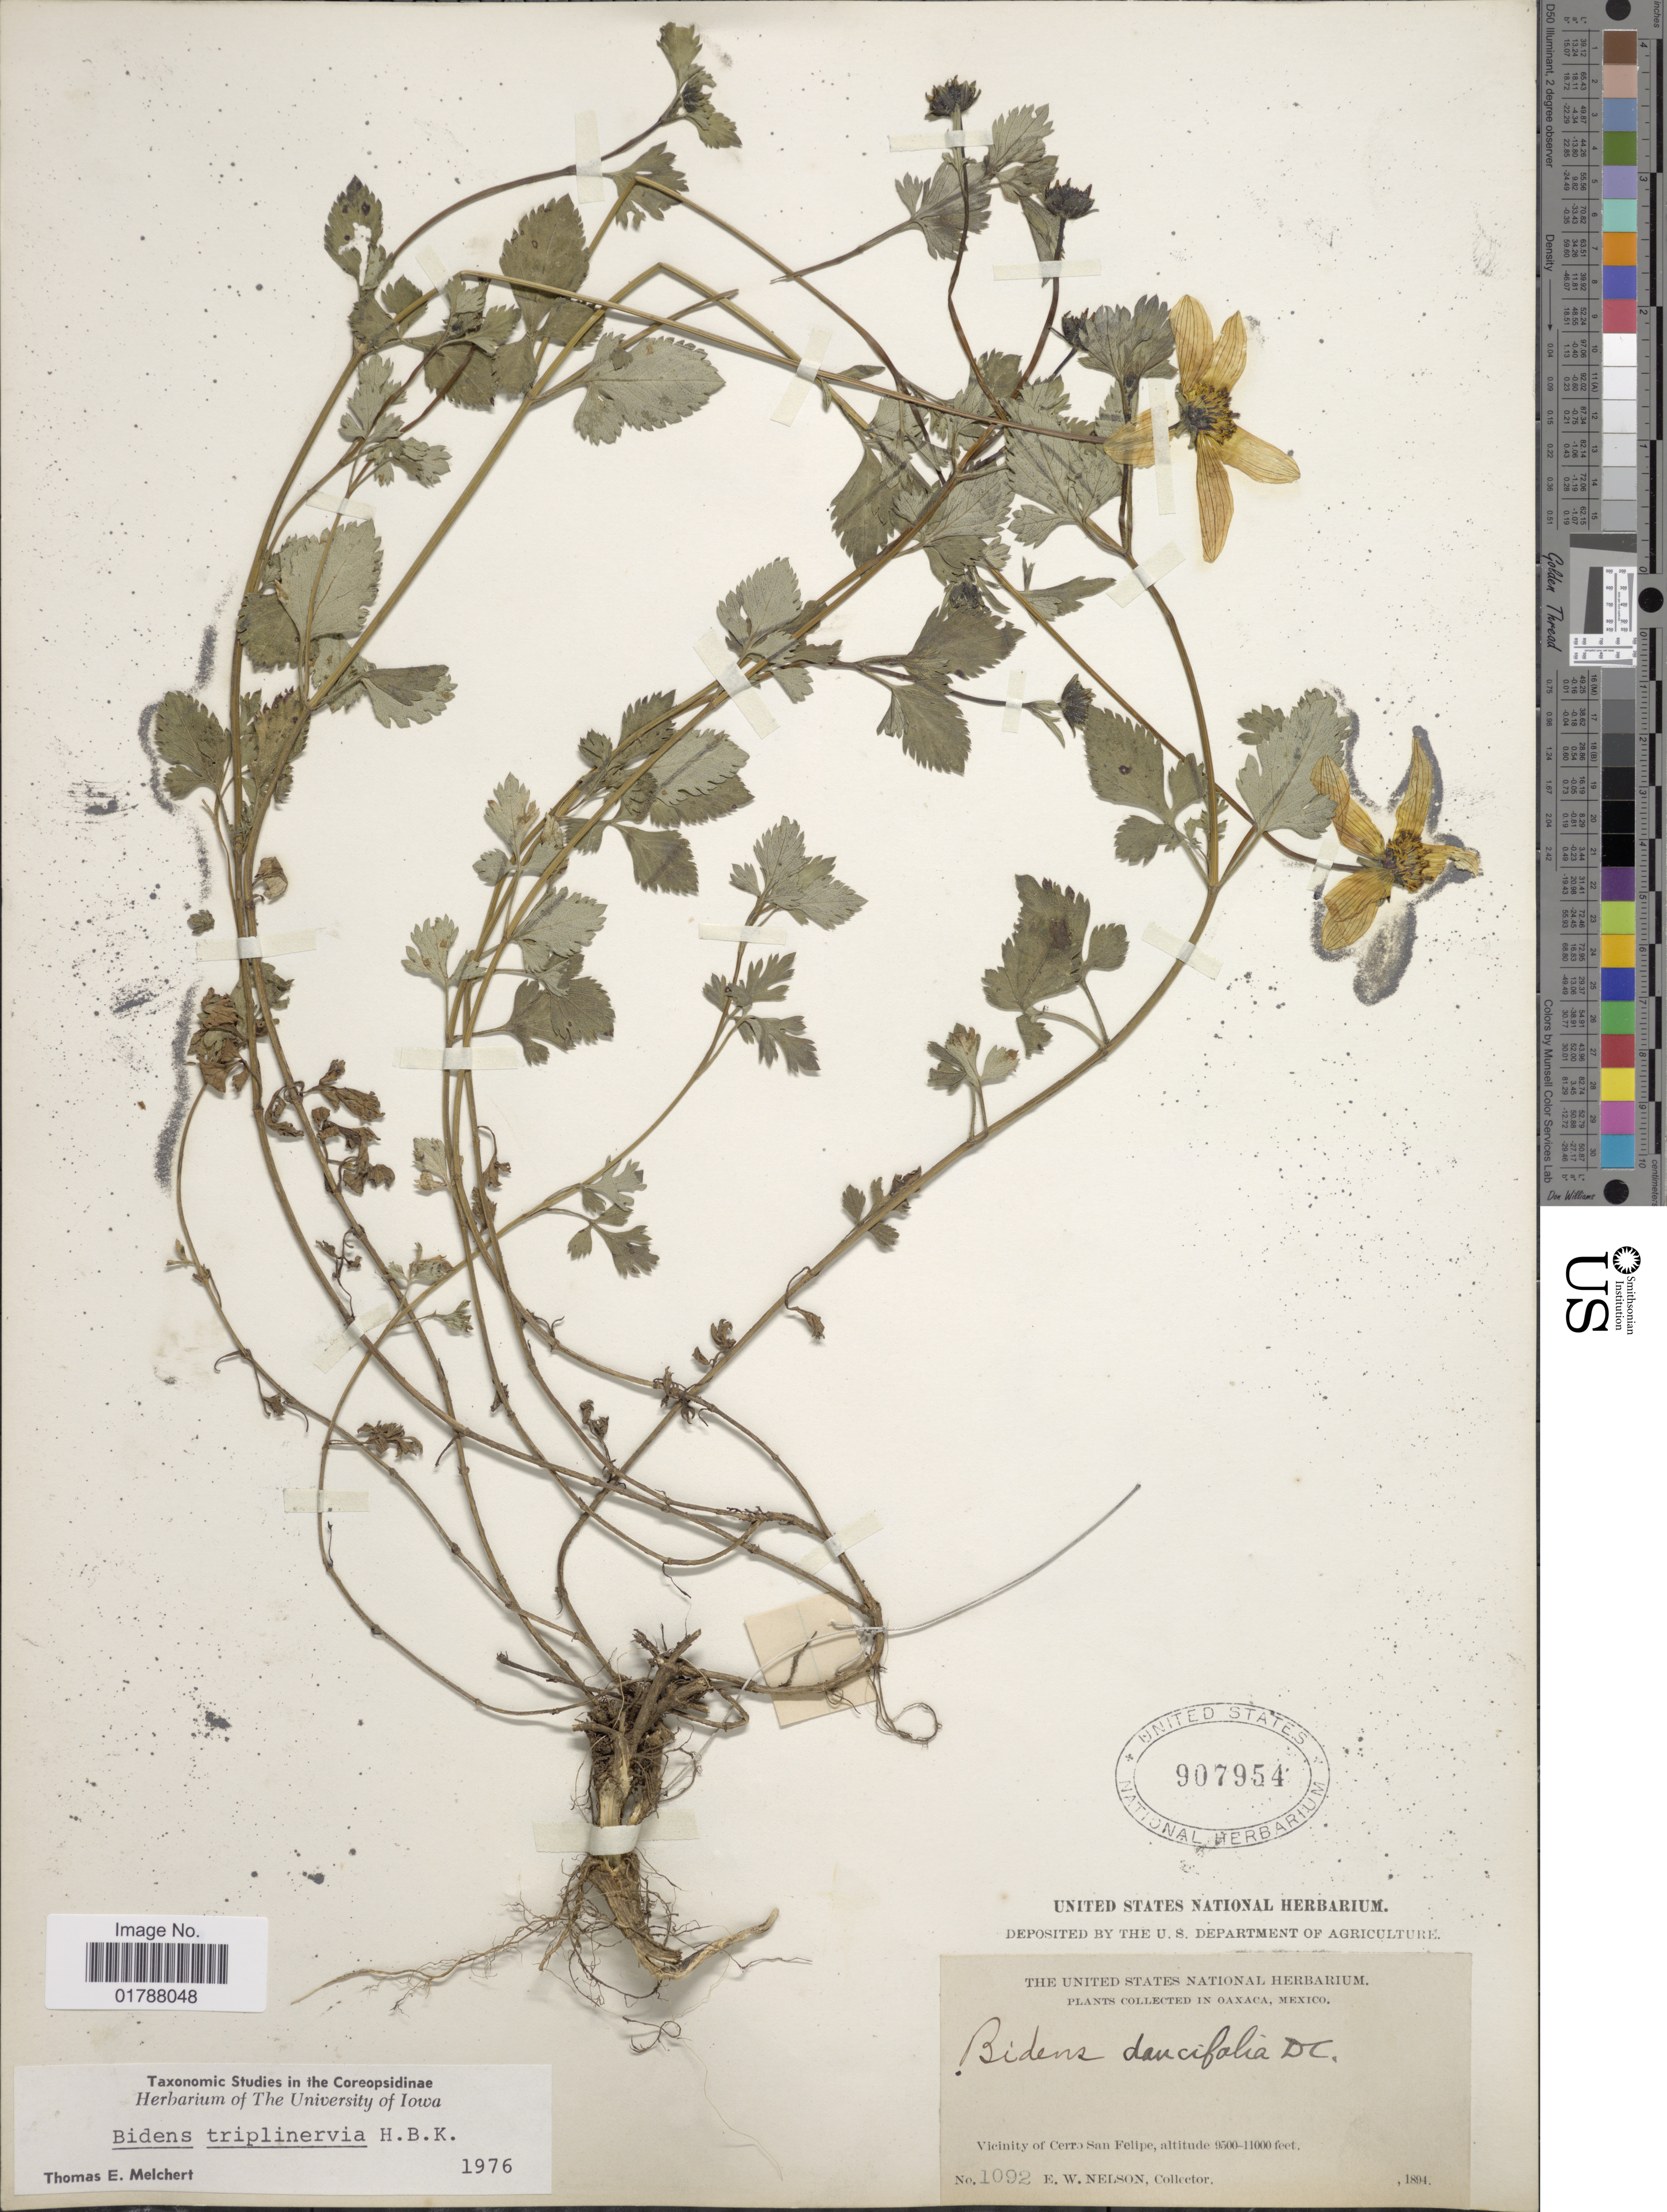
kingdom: Plantae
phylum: Tracheophyta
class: Magnoliopsida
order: Asterales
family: Asteraceae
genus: Bidens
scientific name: Bidens triplinervia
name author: Kunth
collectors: E. W. Nelson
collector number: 1092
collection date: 1894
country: Mexico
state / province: Oaxaca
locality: In Oaxaca, Mexico, Vicinity of Cerro San Felipe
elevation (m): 2896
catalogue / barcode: US 907954